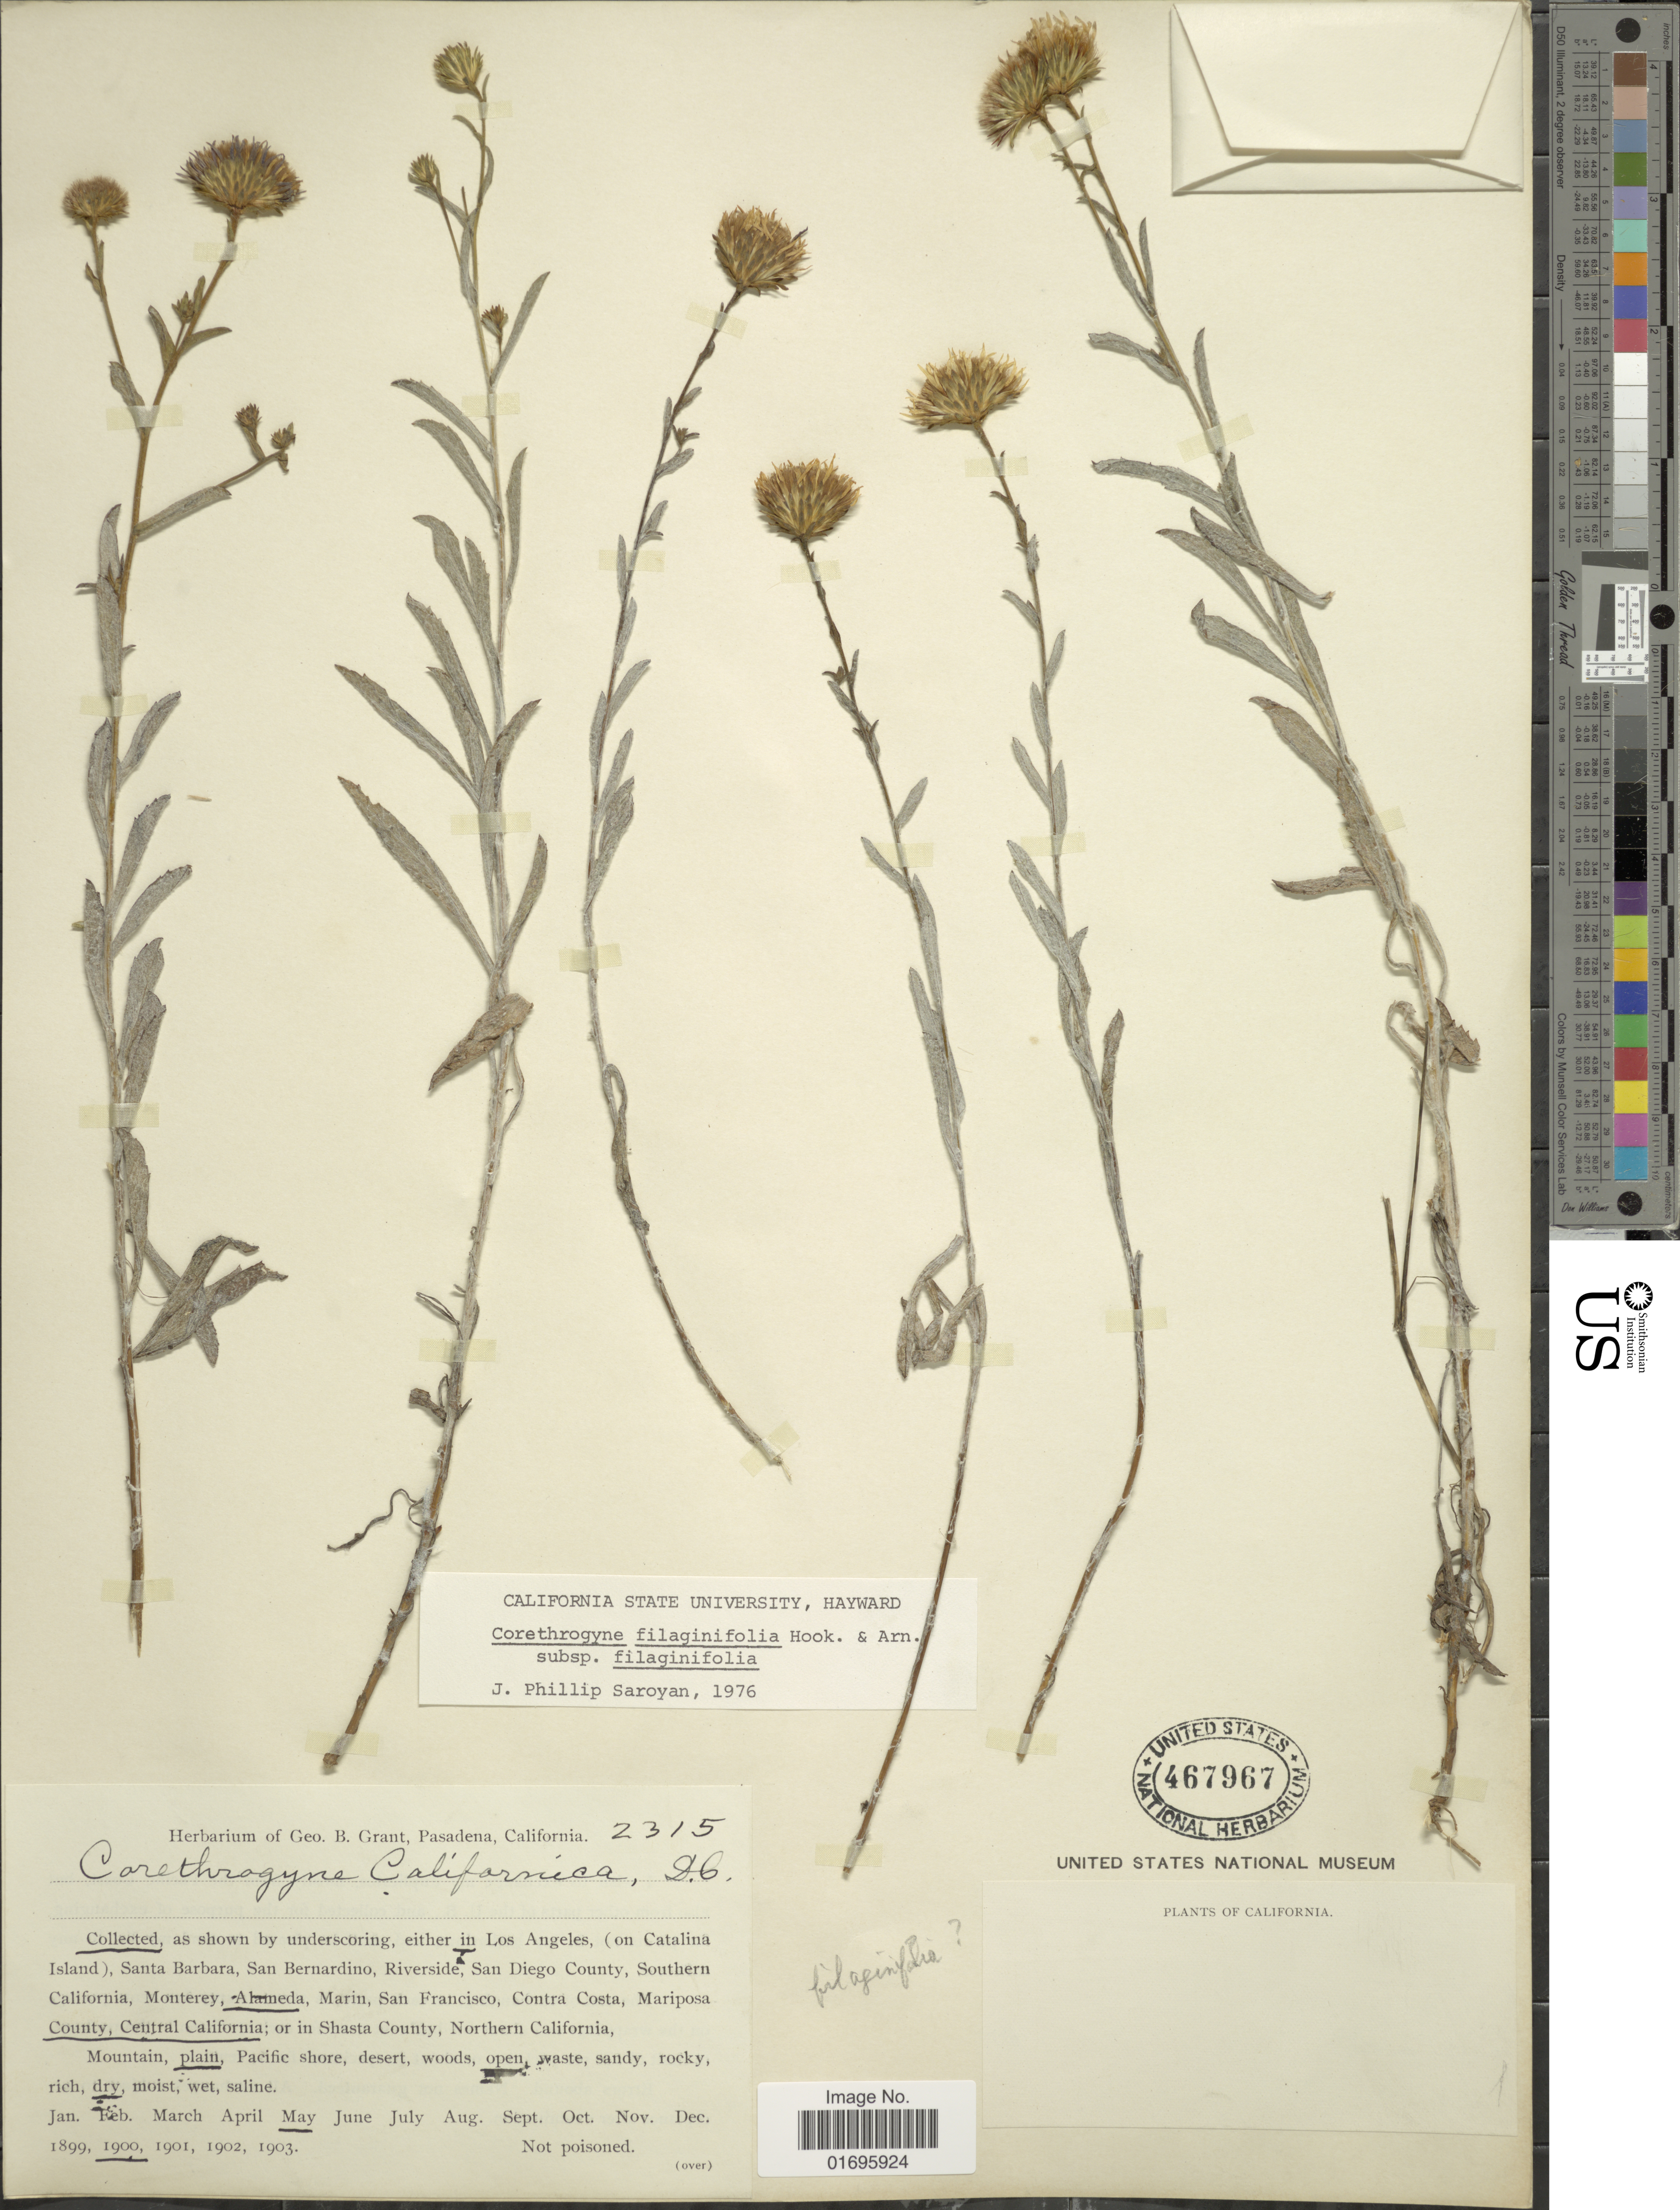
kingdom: Plantae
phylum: Tracheophyta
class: Magnoliopsida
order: Asterales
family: Asteraceae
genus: Corethrogyne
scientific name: Corethrogyne filaginifolia var. filaginifolia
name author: (Hook.) Nutt.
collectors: ex herb. G. B. Grant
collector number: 2315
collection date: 1900-05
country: United States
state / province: California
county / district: Alameda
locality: Alameda County, Central California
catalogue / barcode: US 467967